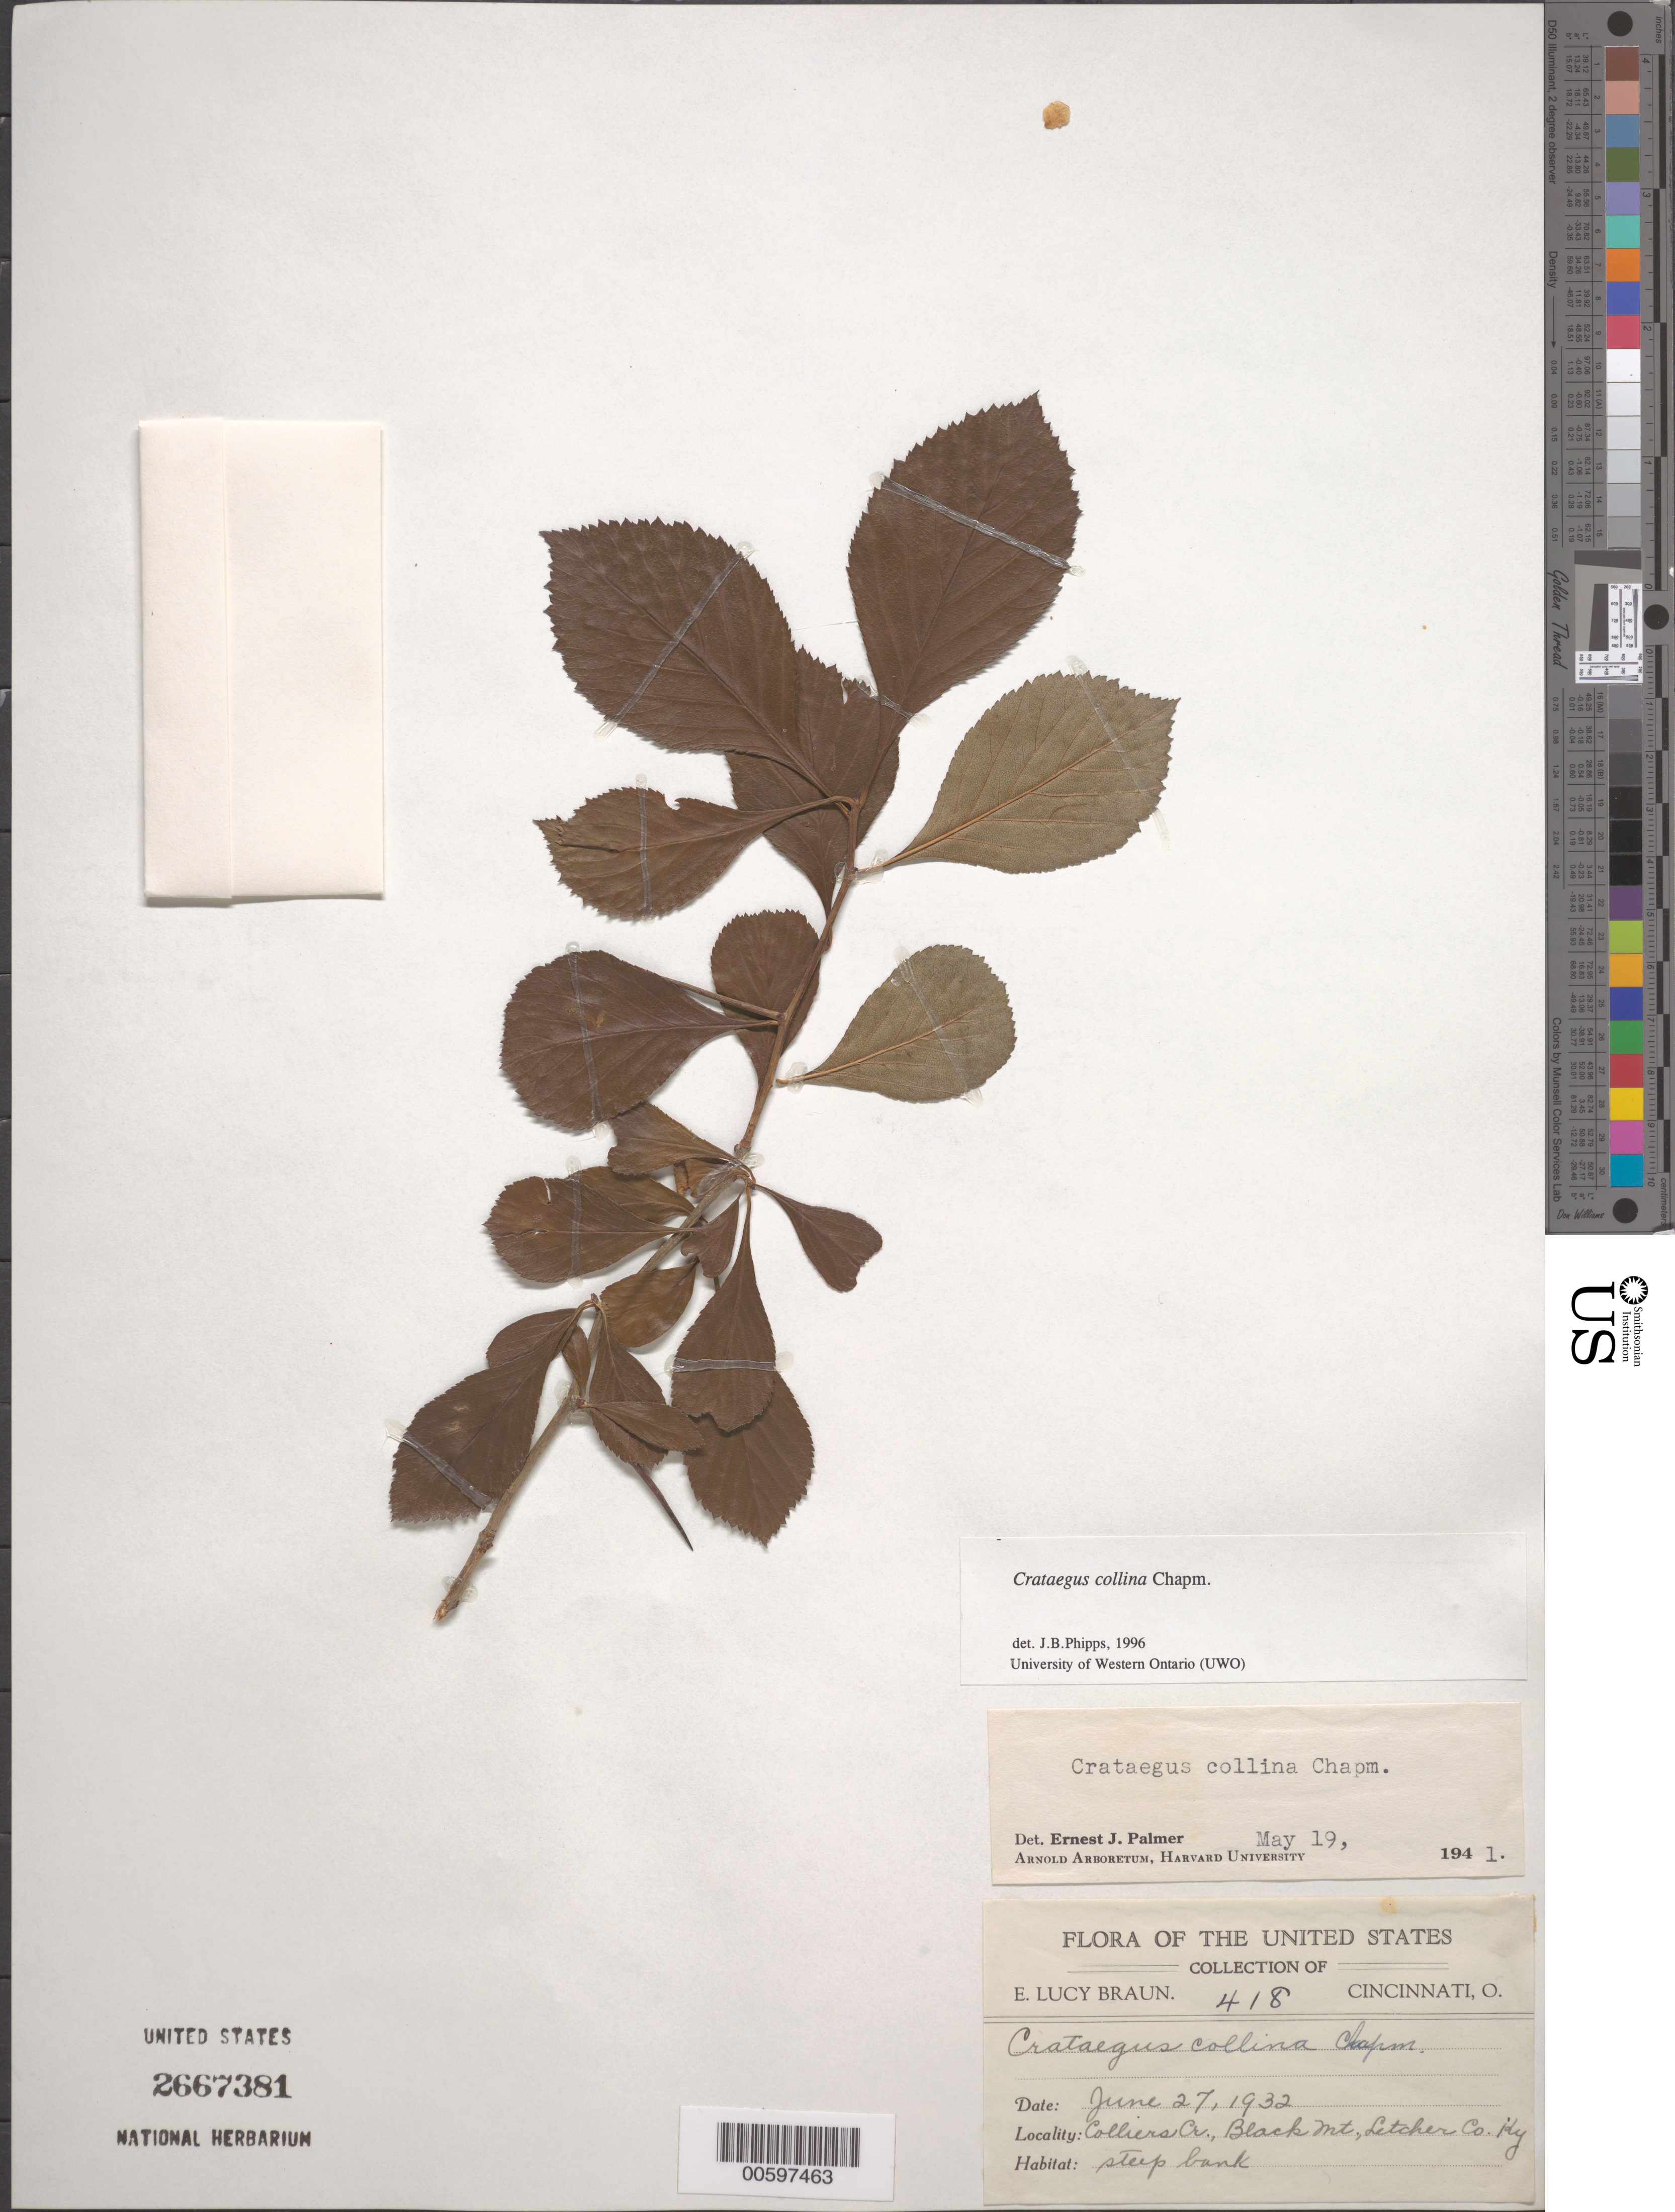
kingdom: Plantae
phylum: Tracheophyta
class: Magnoliopsida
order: Rosales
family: Rosaceae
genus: Crataegus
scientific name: Crataegus collina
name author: Chapm.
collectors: E. L. Braun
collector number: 418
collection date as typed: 27 Jun 1932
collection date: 1932-06-27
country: United States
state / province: Kentucky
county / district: Letcher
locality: Colliers Cr., Black Mt.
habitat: Steep bank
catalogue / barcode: US 2667381